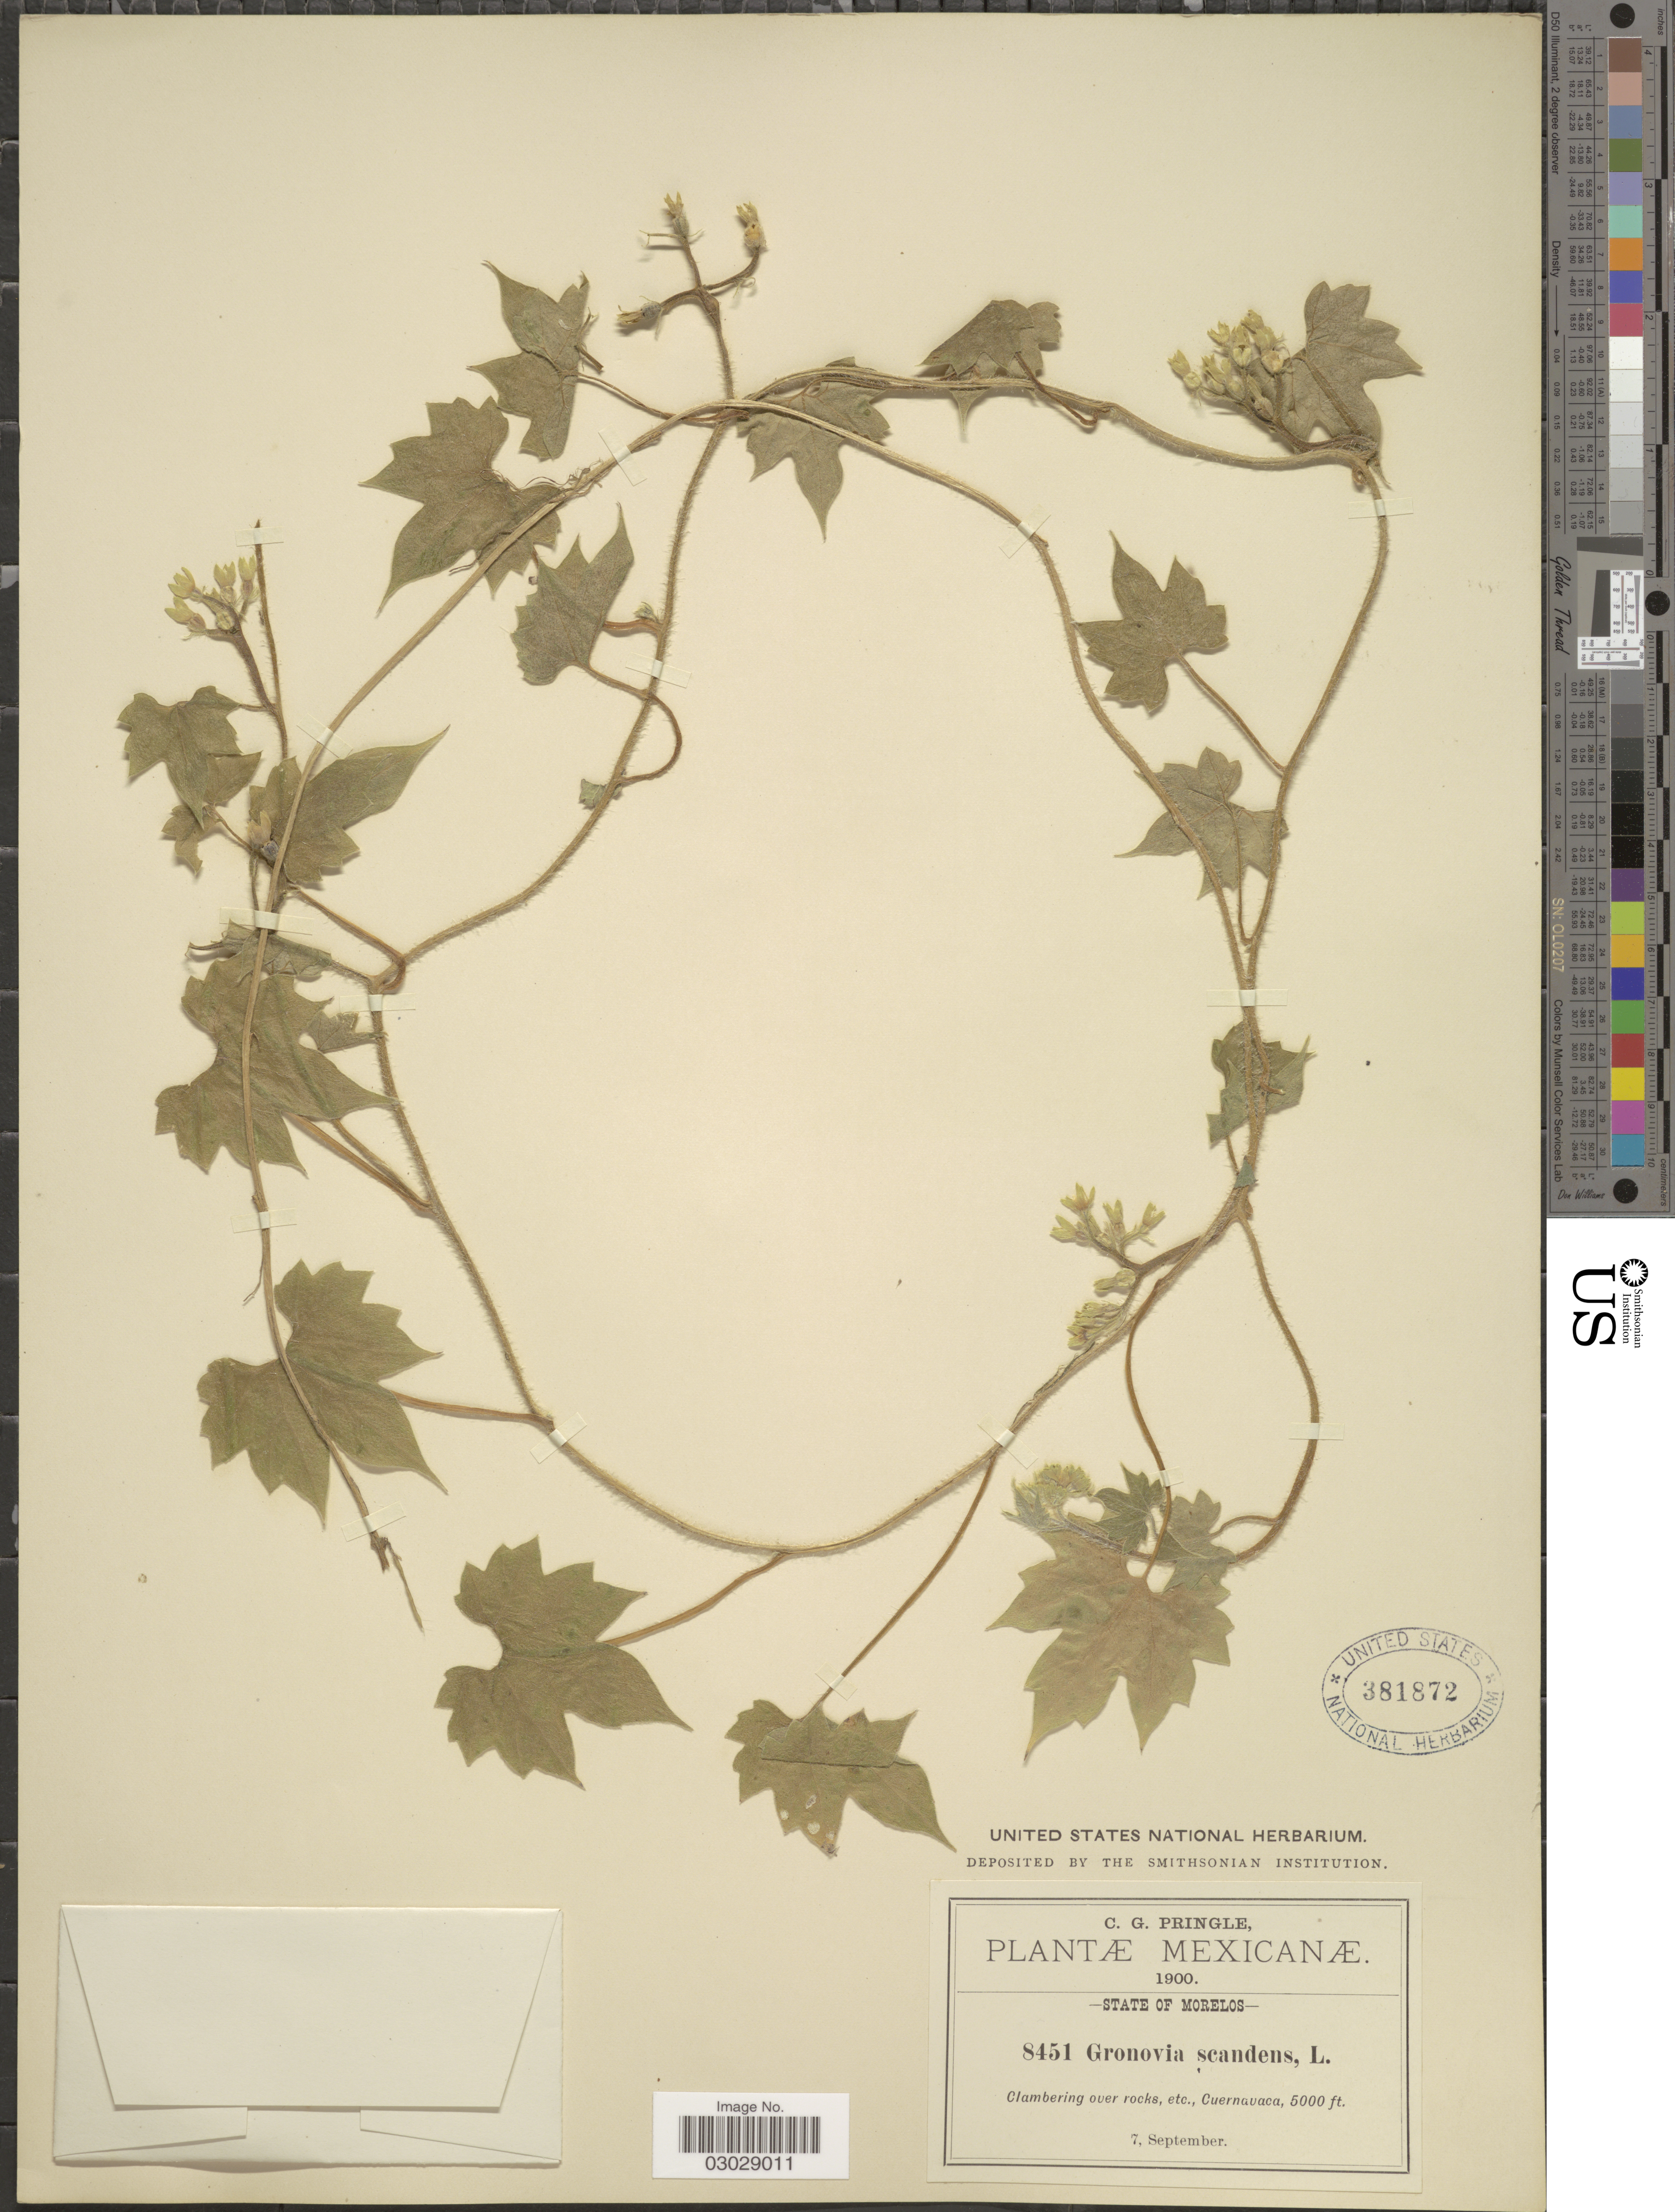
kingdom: Plantae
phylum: Tracheophyta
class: Magnoliopsida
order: Cornales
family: Loasaceae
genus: Gronovia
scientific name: Gronovia scandens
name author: L.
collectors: C. G. Pringle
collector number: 8451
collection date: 1900-09-07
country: Mexico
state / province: Morelos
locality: Cuernavaca.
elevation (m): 1524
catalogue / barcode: US 381872